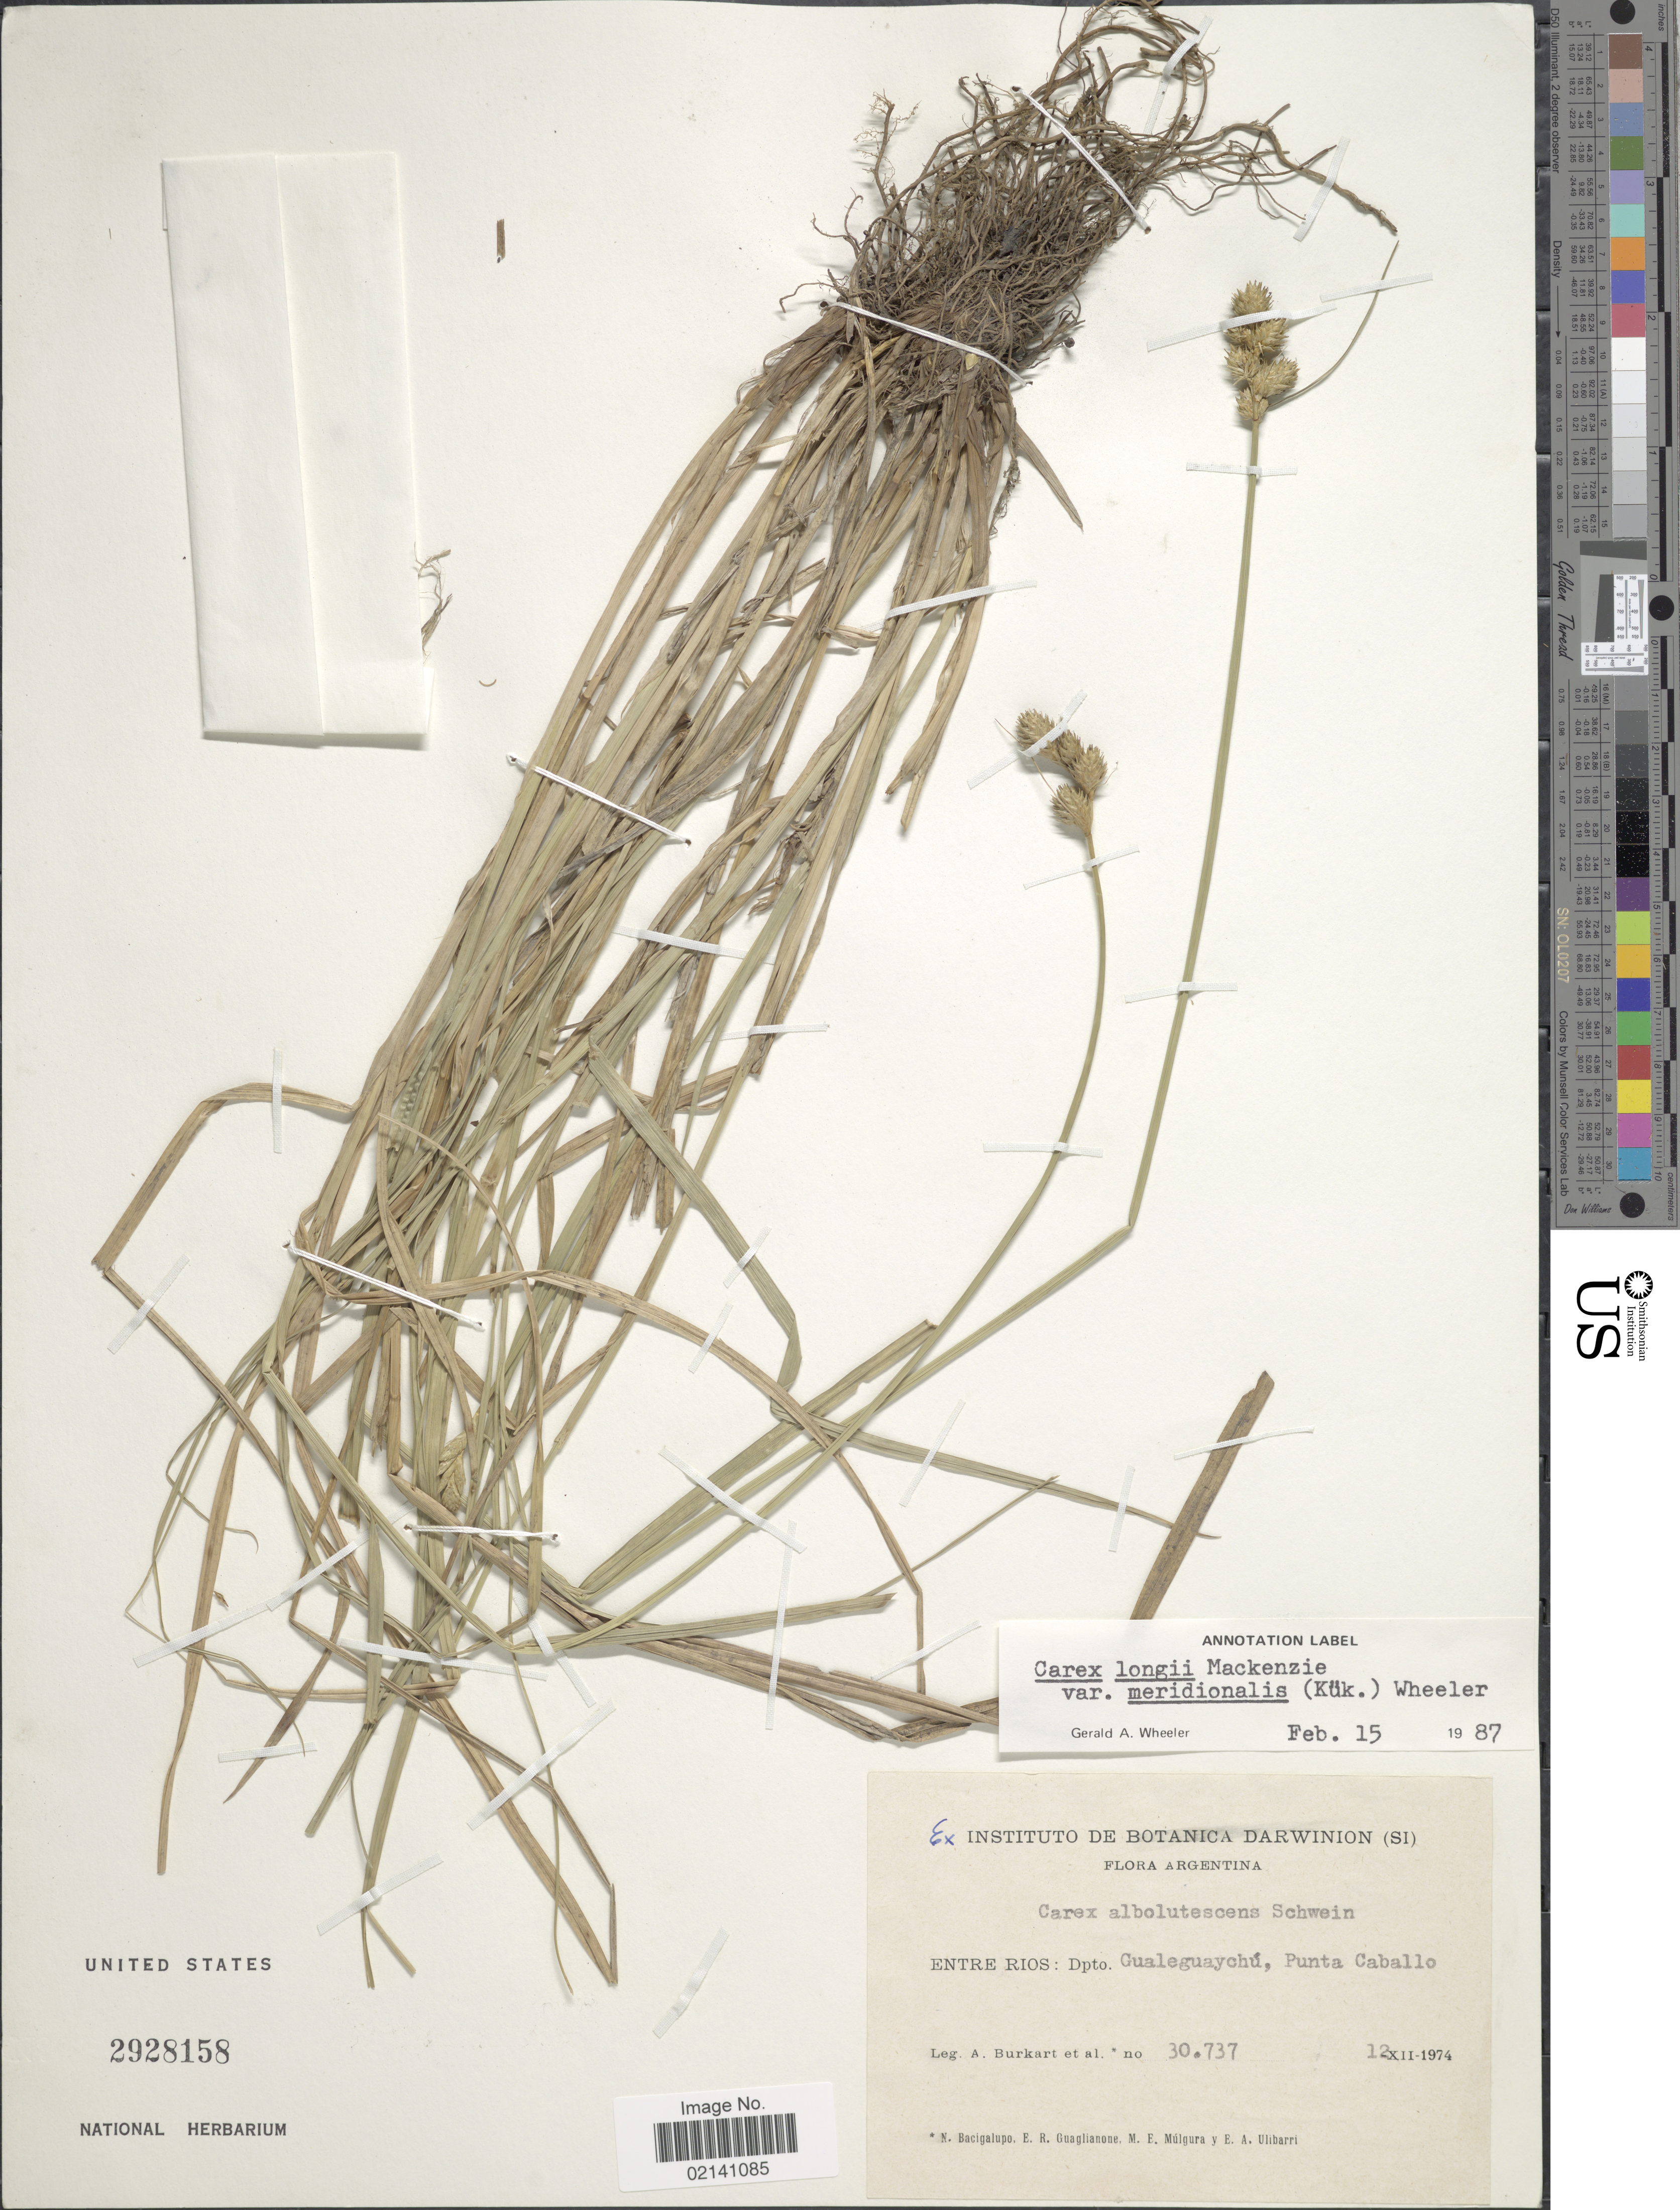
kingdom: Plantae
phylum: Tracheophyta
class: Liliopsida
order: Poales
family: Cyperaceae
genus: Carex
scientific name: Carex meridionalis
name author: (Kük.) Herter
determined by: Jimnéz-Mejias, Pedro, (UPOS), Universidad Pablo de Olavide (SPAIN)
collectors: A. E. Burkart, N. M. Bacigalupo, E. R. Guaglianone, M. E. Múlgura & E. A. Ulibarri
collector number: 30737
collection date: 1974-12-12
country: Argentina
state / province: Entre Rios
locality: Entre Rios: Dpto. Gualeguaychu, Punto Caballo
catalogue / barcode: US 2928158